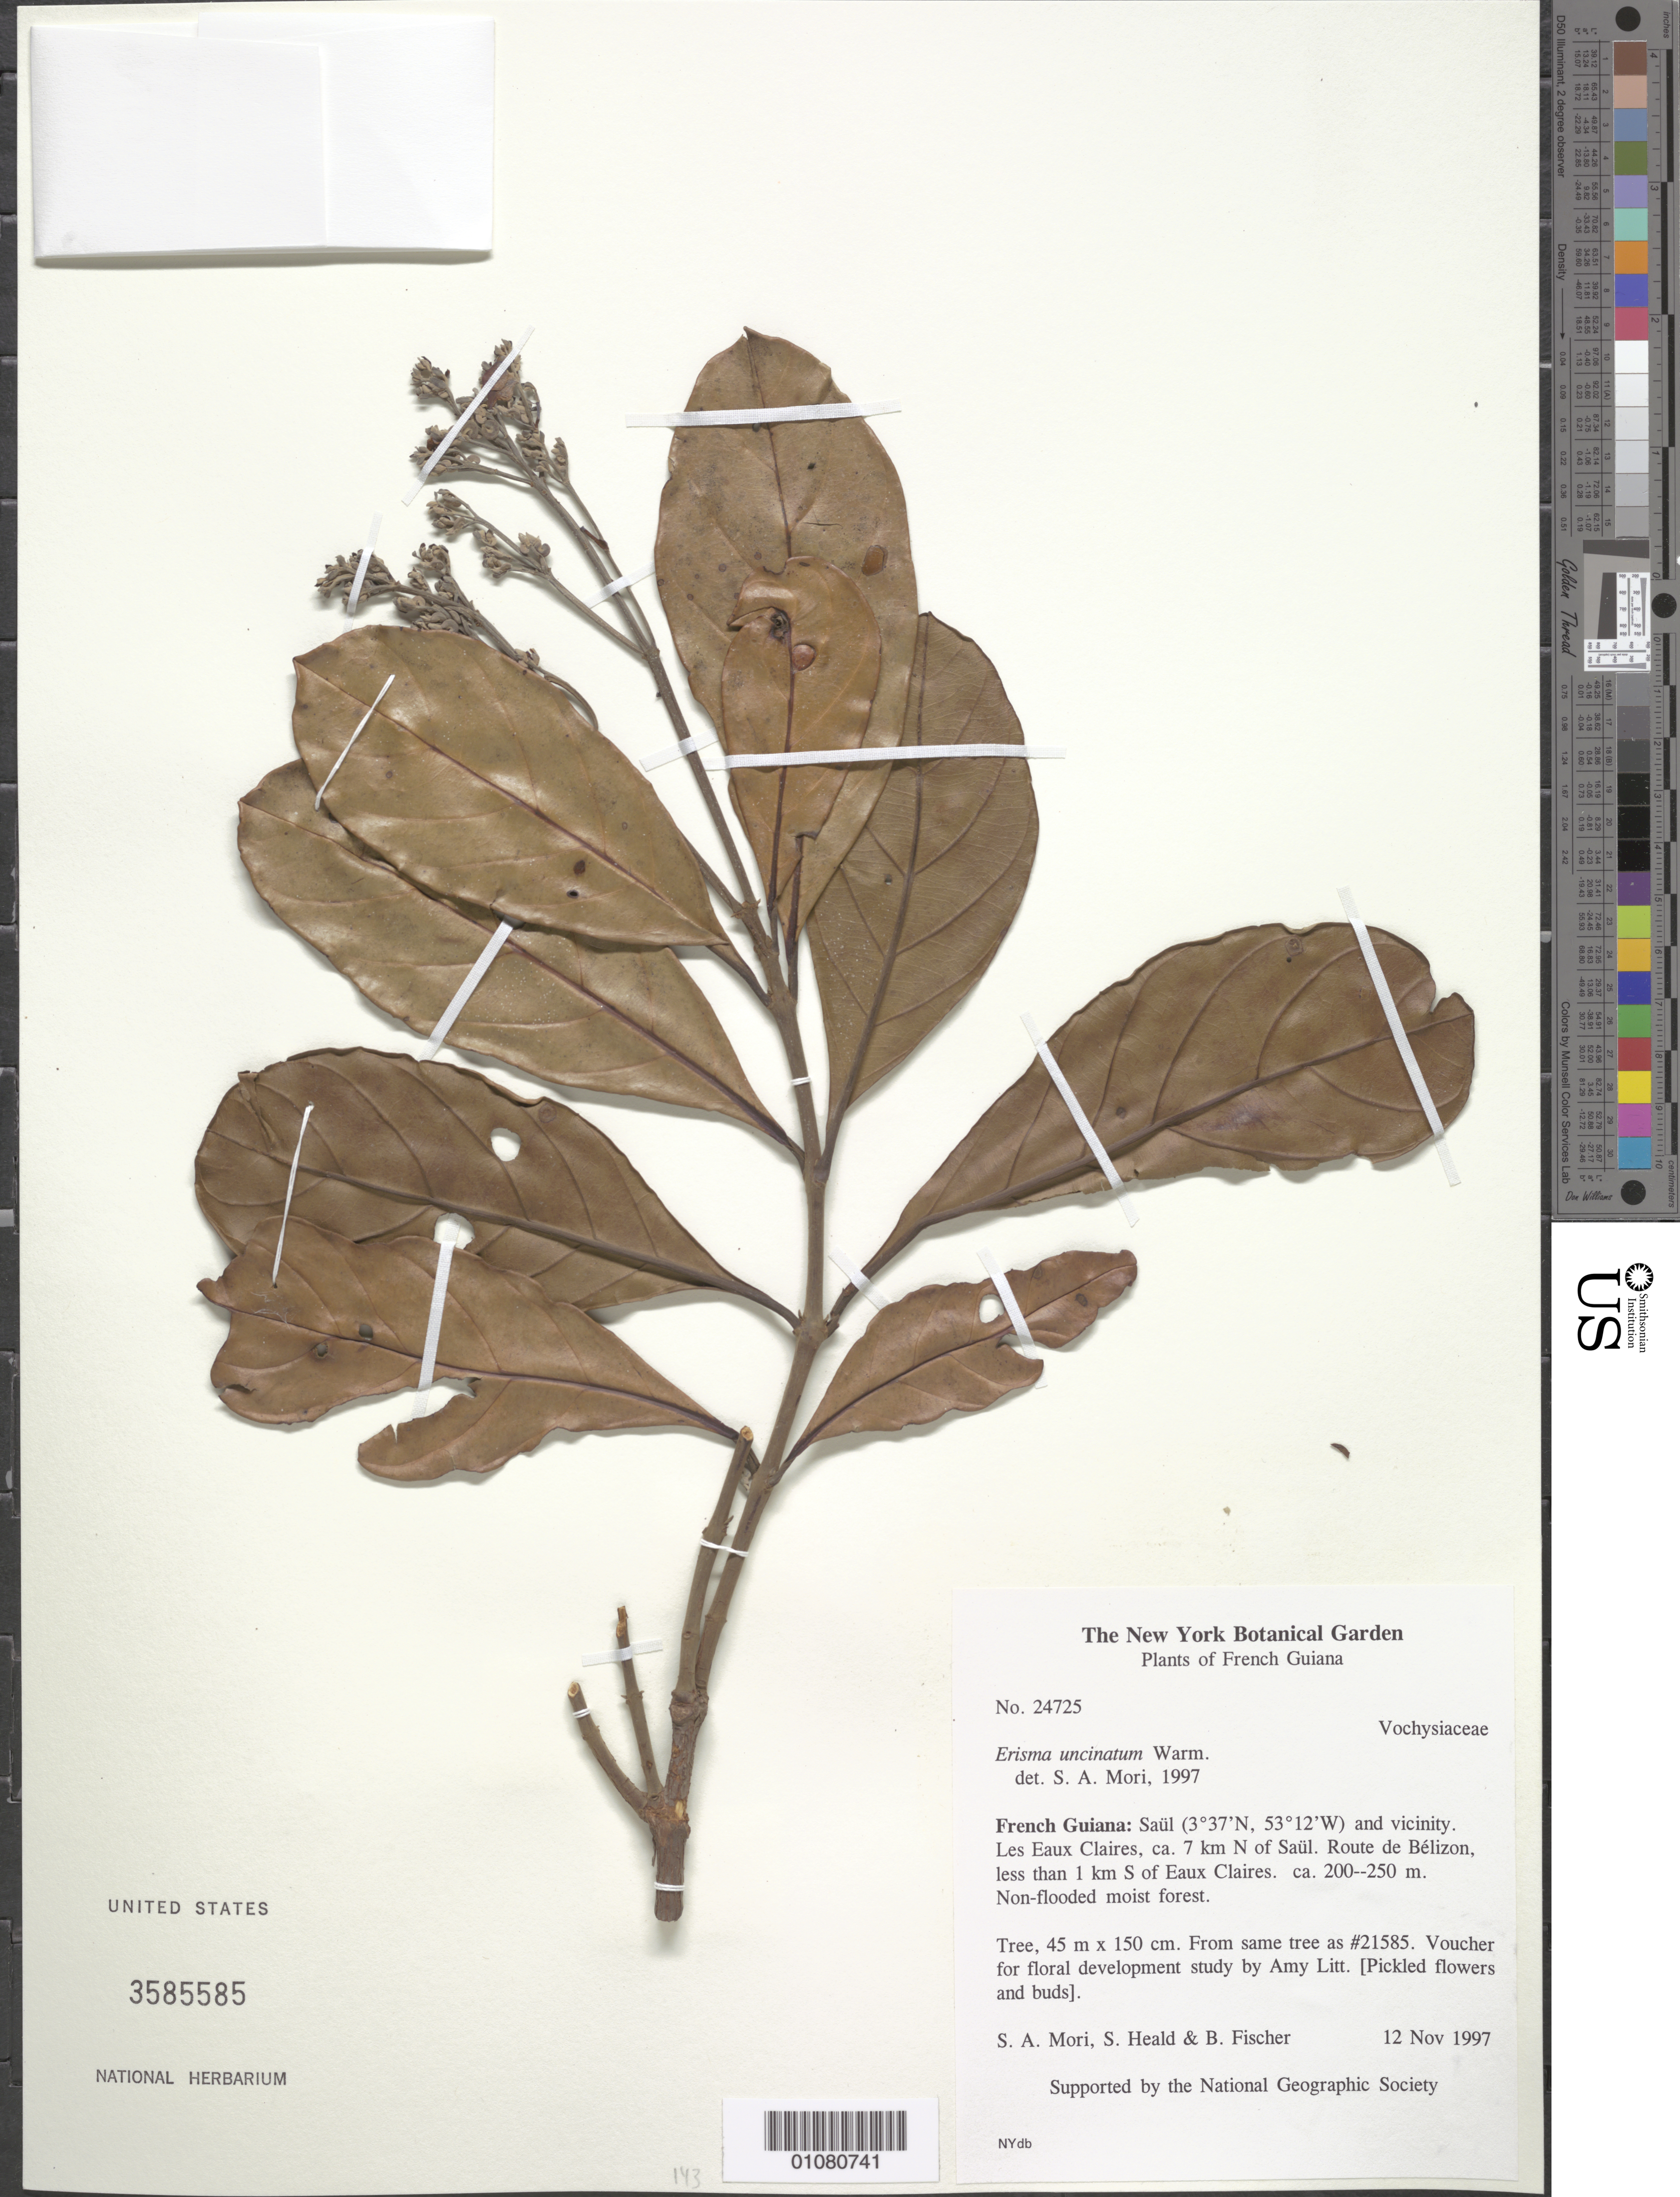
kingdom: Plantae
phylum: Tracheophyta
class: Magnoliopsida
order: Myrtales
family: Vochysiaceae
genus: Erisma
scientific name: Erisma uncinatum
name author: Warm.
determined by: Mori, Scott A.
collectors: S. Mori, S. Heald & B. Fischer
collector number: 24725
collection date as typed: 12-Nov-97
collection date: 1997-11-12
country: French Guiana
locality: Saül and vic., Les Eaux Claires, ca. 7 km N of Saül. Route de Bélizon, less than 1km S of Eaux Claires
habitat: Non-flooded moist forest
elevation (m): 200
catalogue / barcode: US 3585585